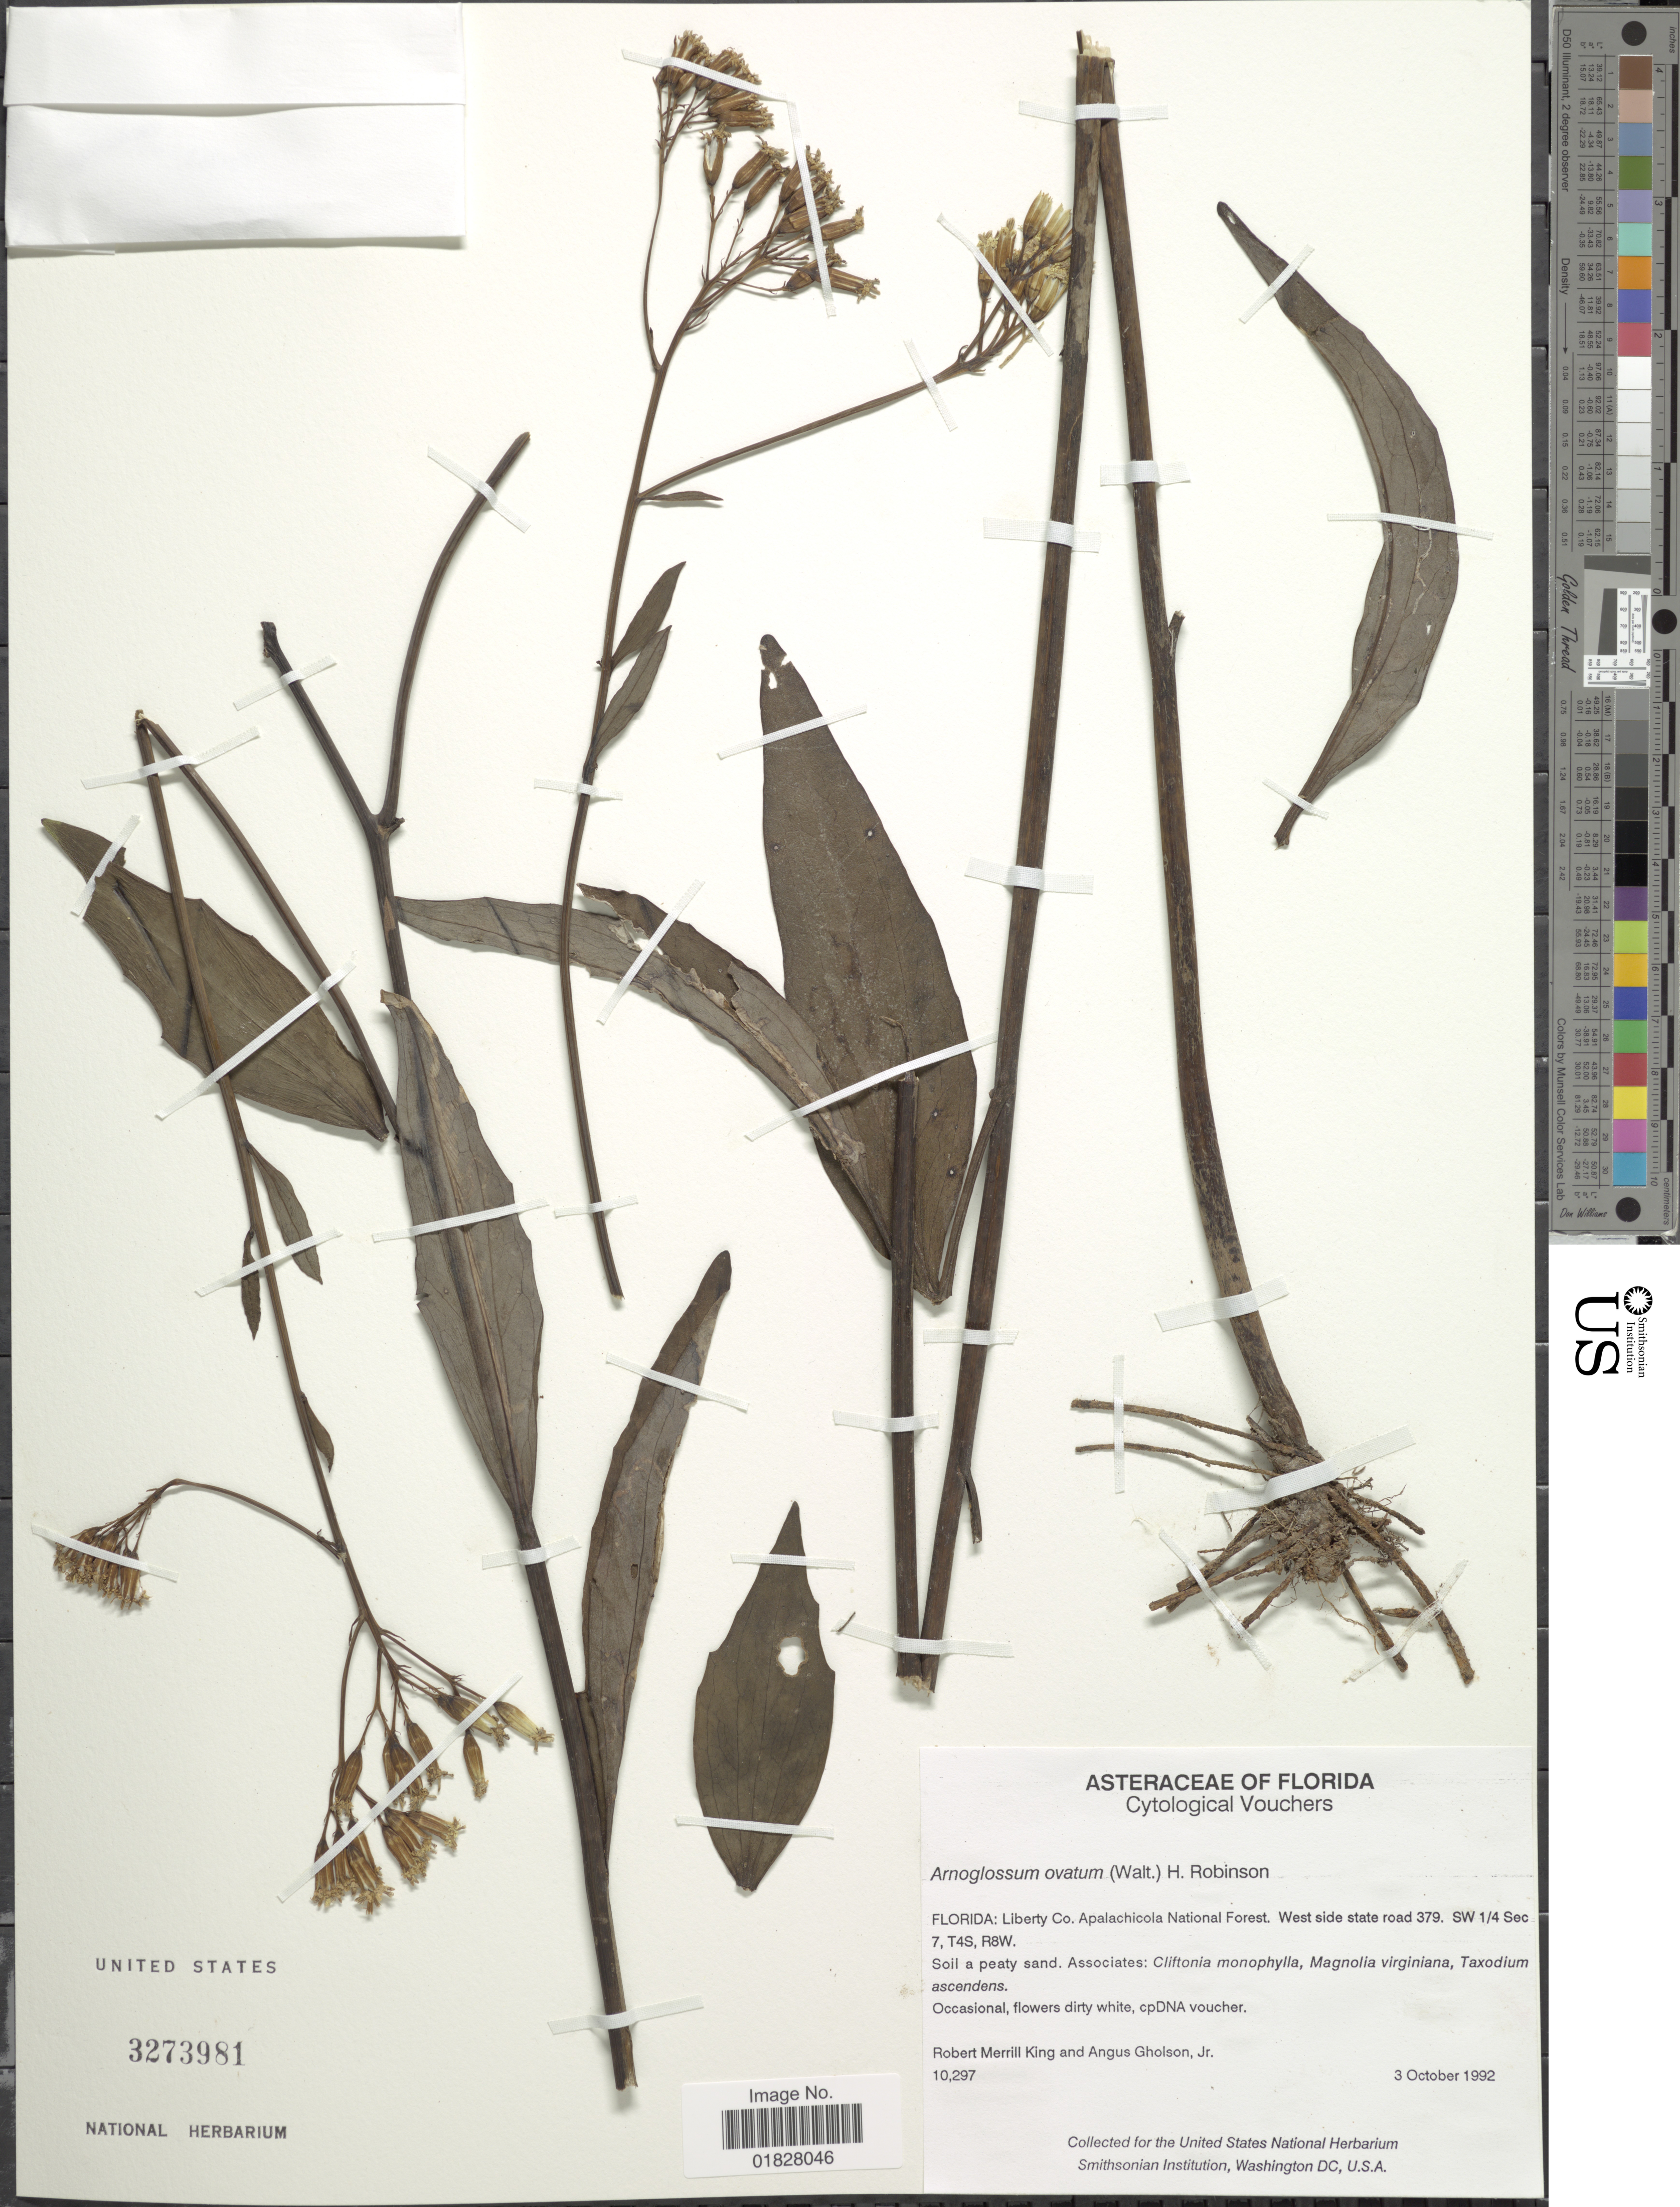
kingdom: Plantae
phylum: Tracheophyta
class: Magnoliopsida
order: Asterales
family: Asteraceae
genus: Arnoglossum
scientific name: Arnoglossum ovatum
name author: (Walter) H. Rob.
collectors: R. M. King & A. Gholson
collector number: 10297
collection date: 1992-10-03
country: United States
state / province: Florida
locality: Florida: Liberty Co. Apalachicola National Forest. West side state road 379. SW 1/4 Sec 7, T4S, R8W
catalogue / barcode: US 3273981